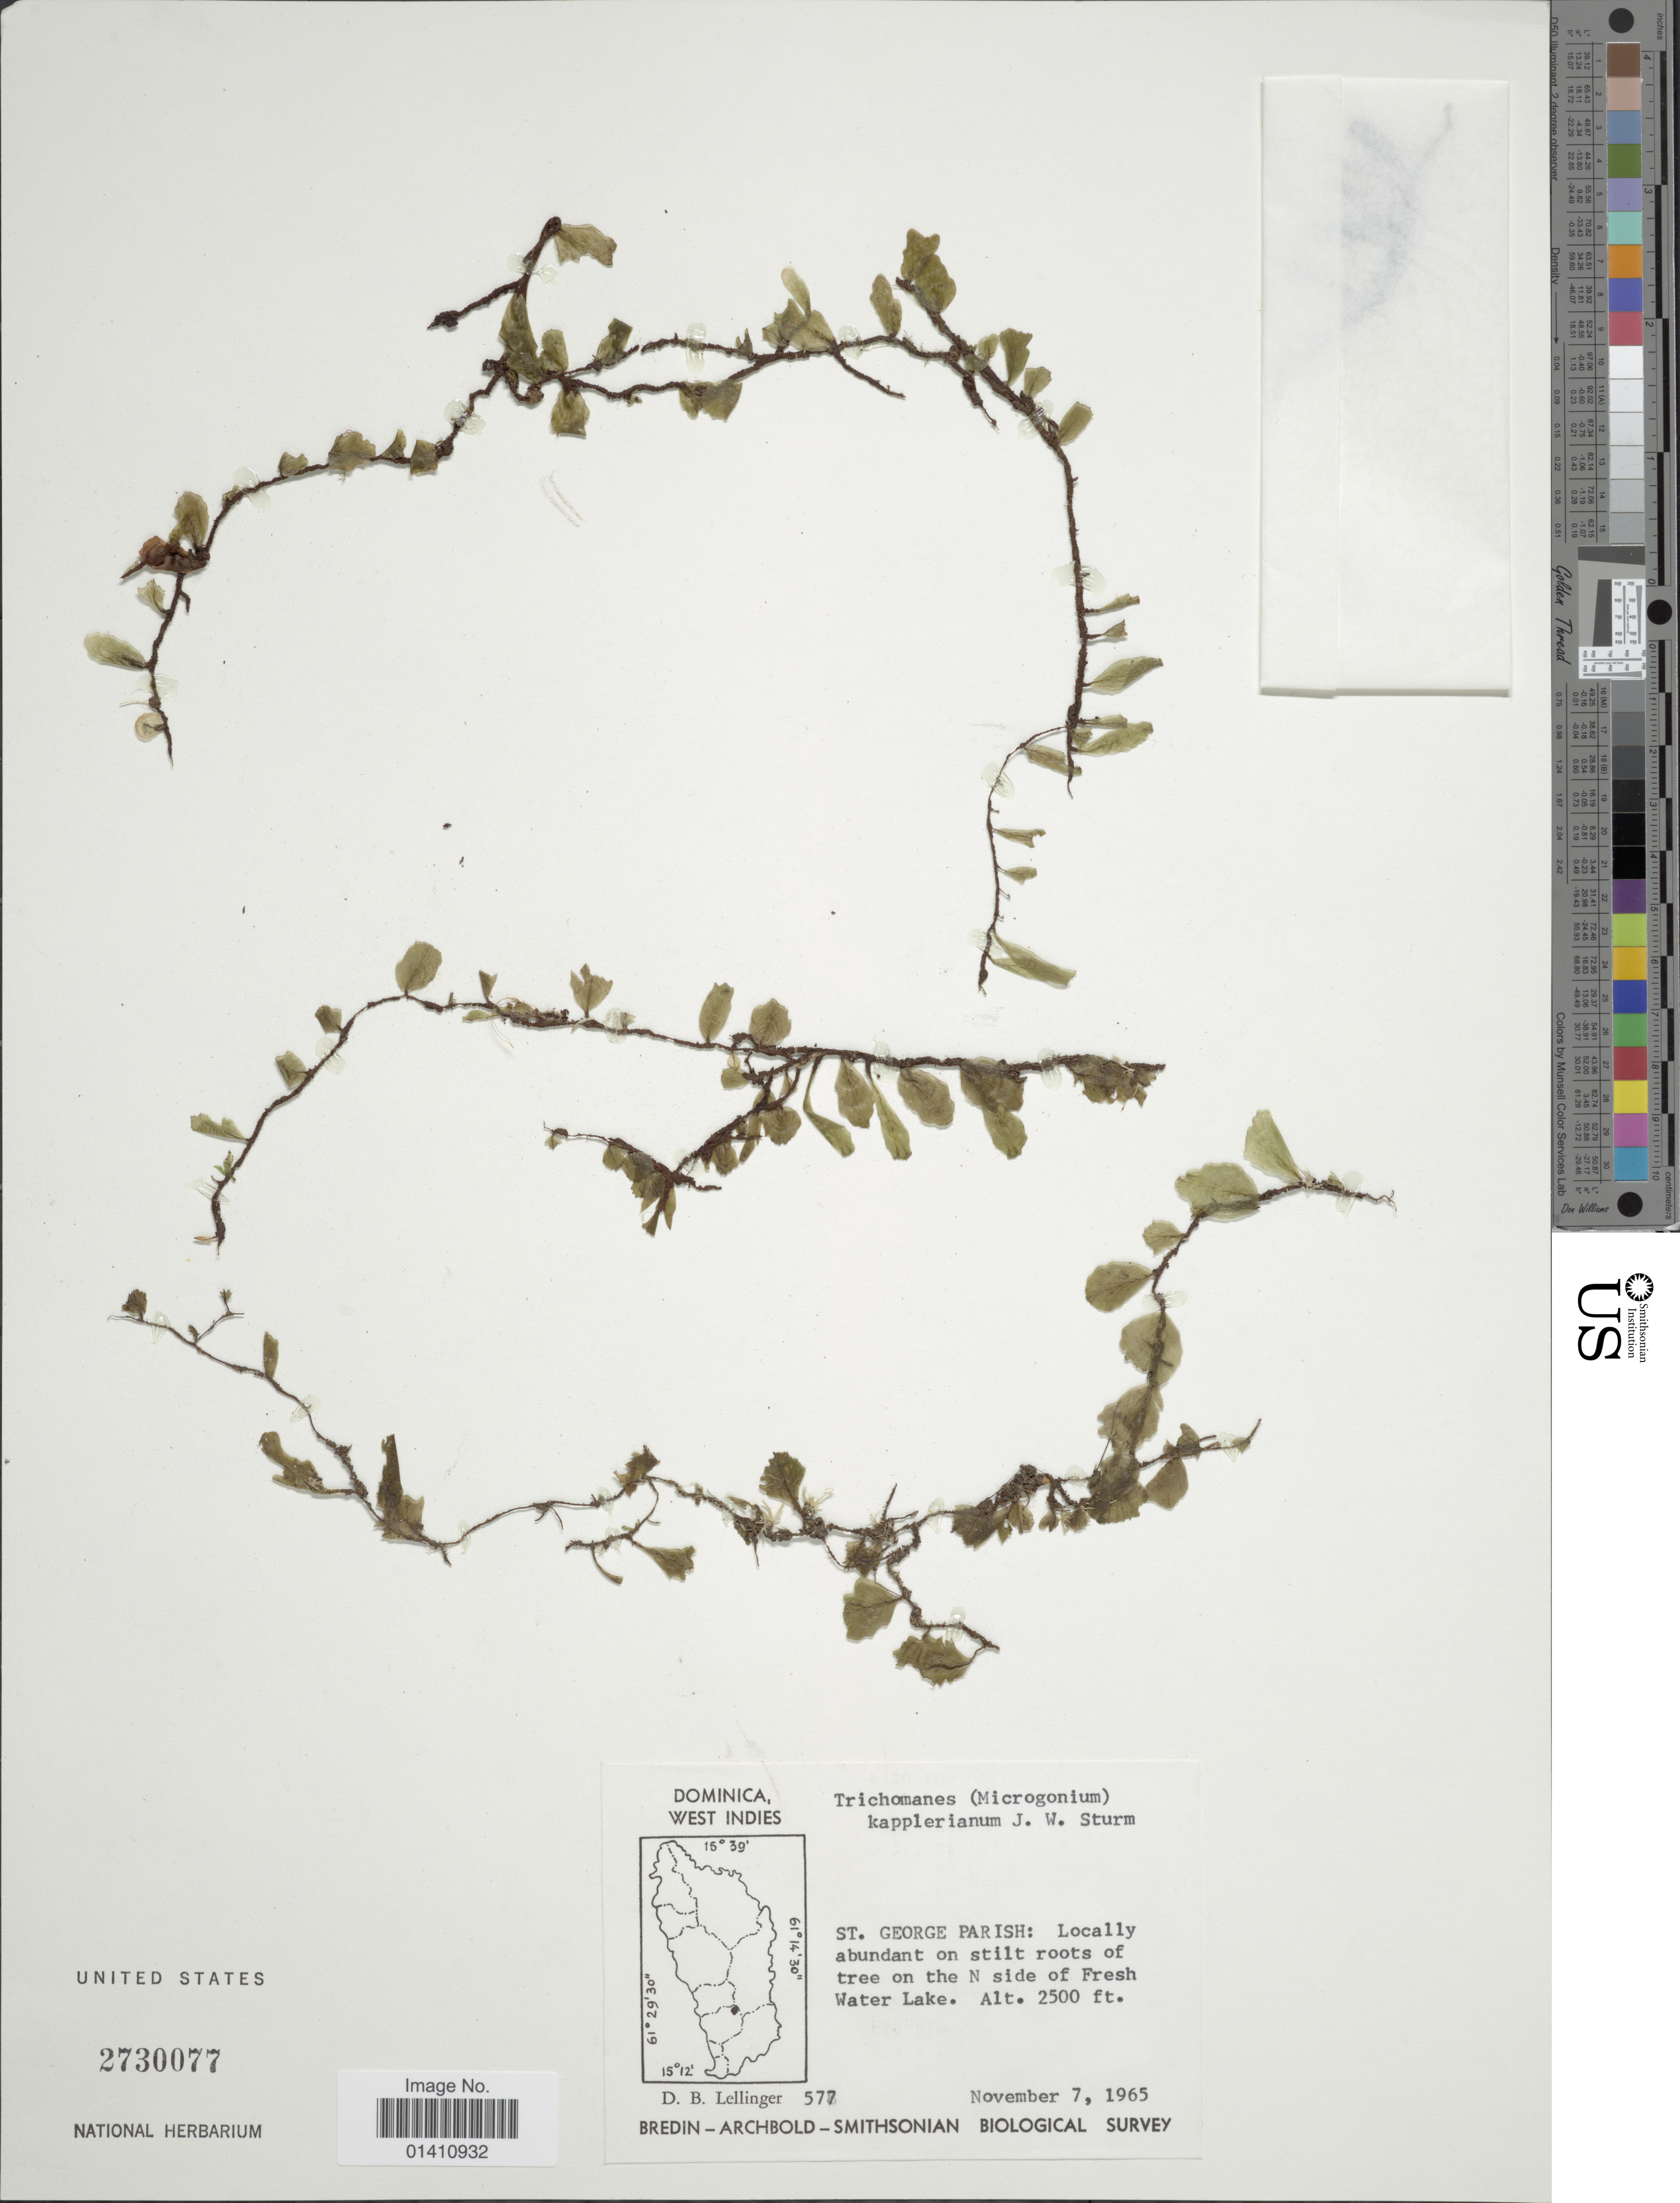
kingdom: Plantae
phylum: Tracheophyta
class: Polypodiopsida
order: Hymenophyllales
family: Hymenophyllaceae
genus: Didymoglossum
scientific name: Didymoglossum kapplerianum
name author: (Sturm) Ebihara & Dubuisson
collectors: D. B. Lellinger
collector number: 577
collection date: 1965-11-07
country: Dominica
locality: West Indies. St. George Parish: Locally abundant on stilt roots of tree on the N side of Fresh Water Lake.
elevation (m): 762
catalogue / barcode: US 2730077